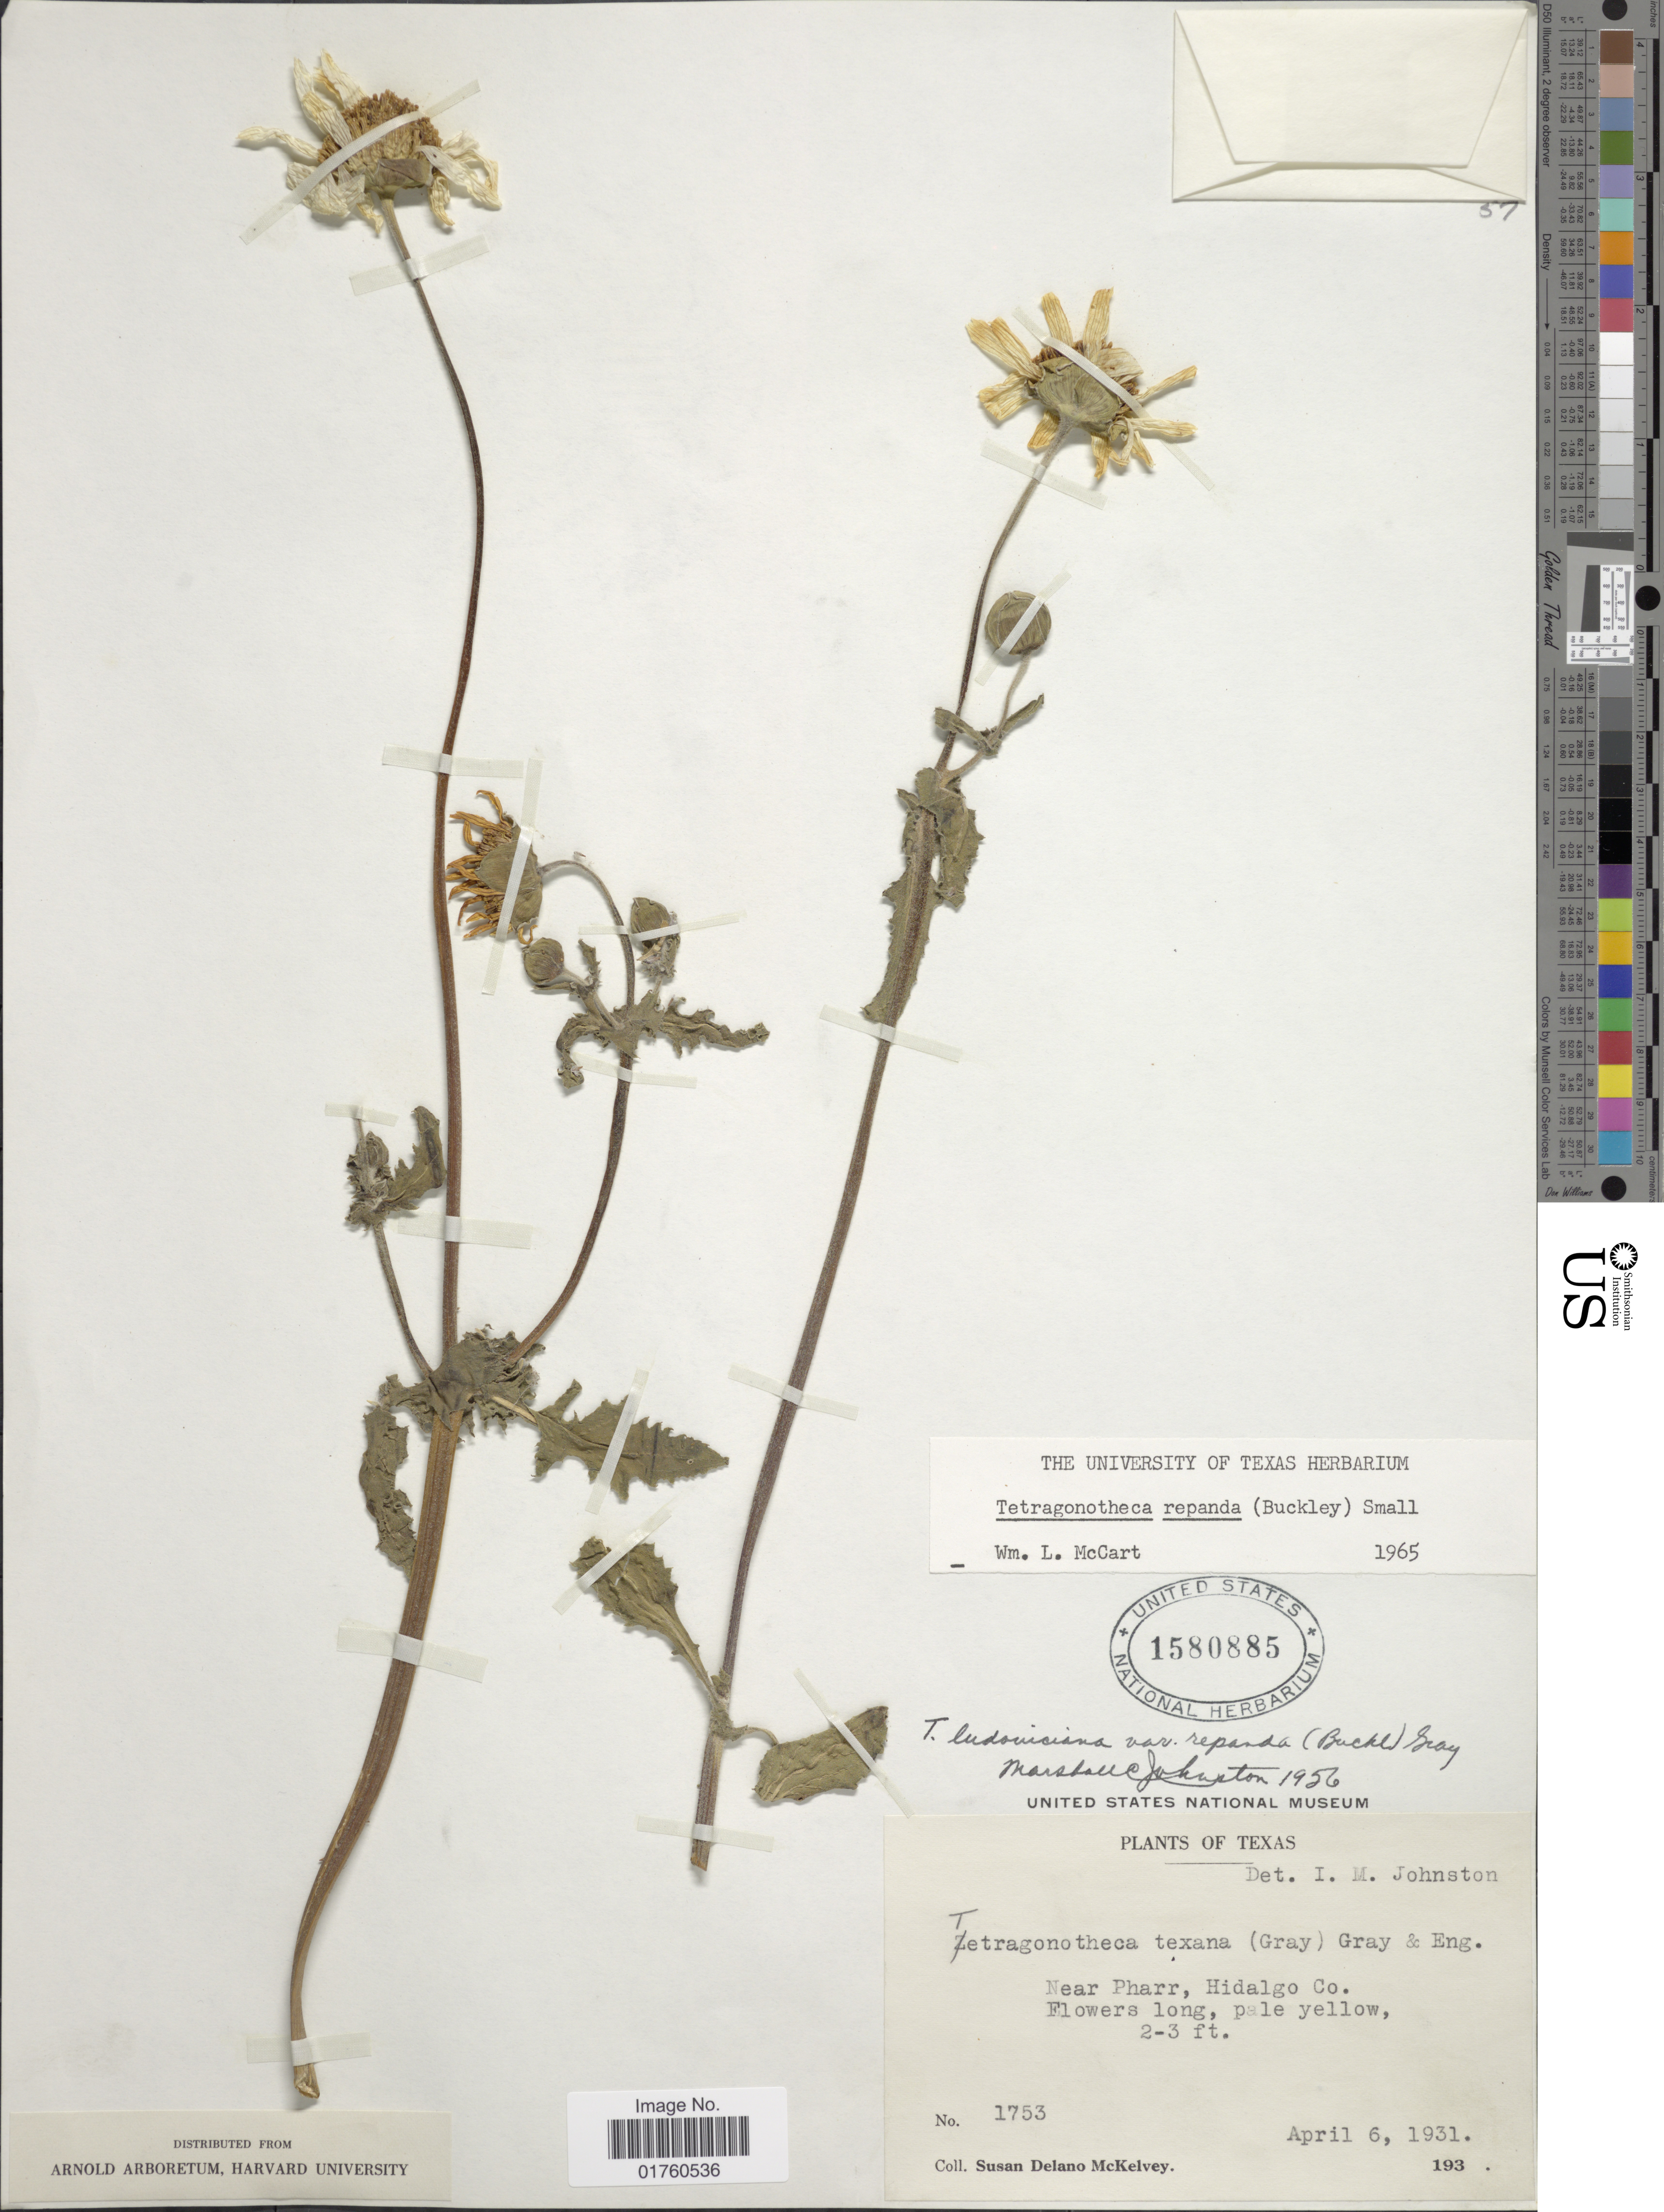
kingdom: Plantae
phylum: Tracheophyta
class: Magnoliopsida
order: Asterales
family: Asteraceae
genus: Tetragonotheca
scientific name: Tetragonotheca repanda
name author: (Buckley) Small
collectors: S. A. McKelvey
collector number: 1753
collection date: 1931-04-06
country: United States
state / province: Texas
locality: Near Pharr, Hidalgo Co.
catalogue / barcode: US 1580885